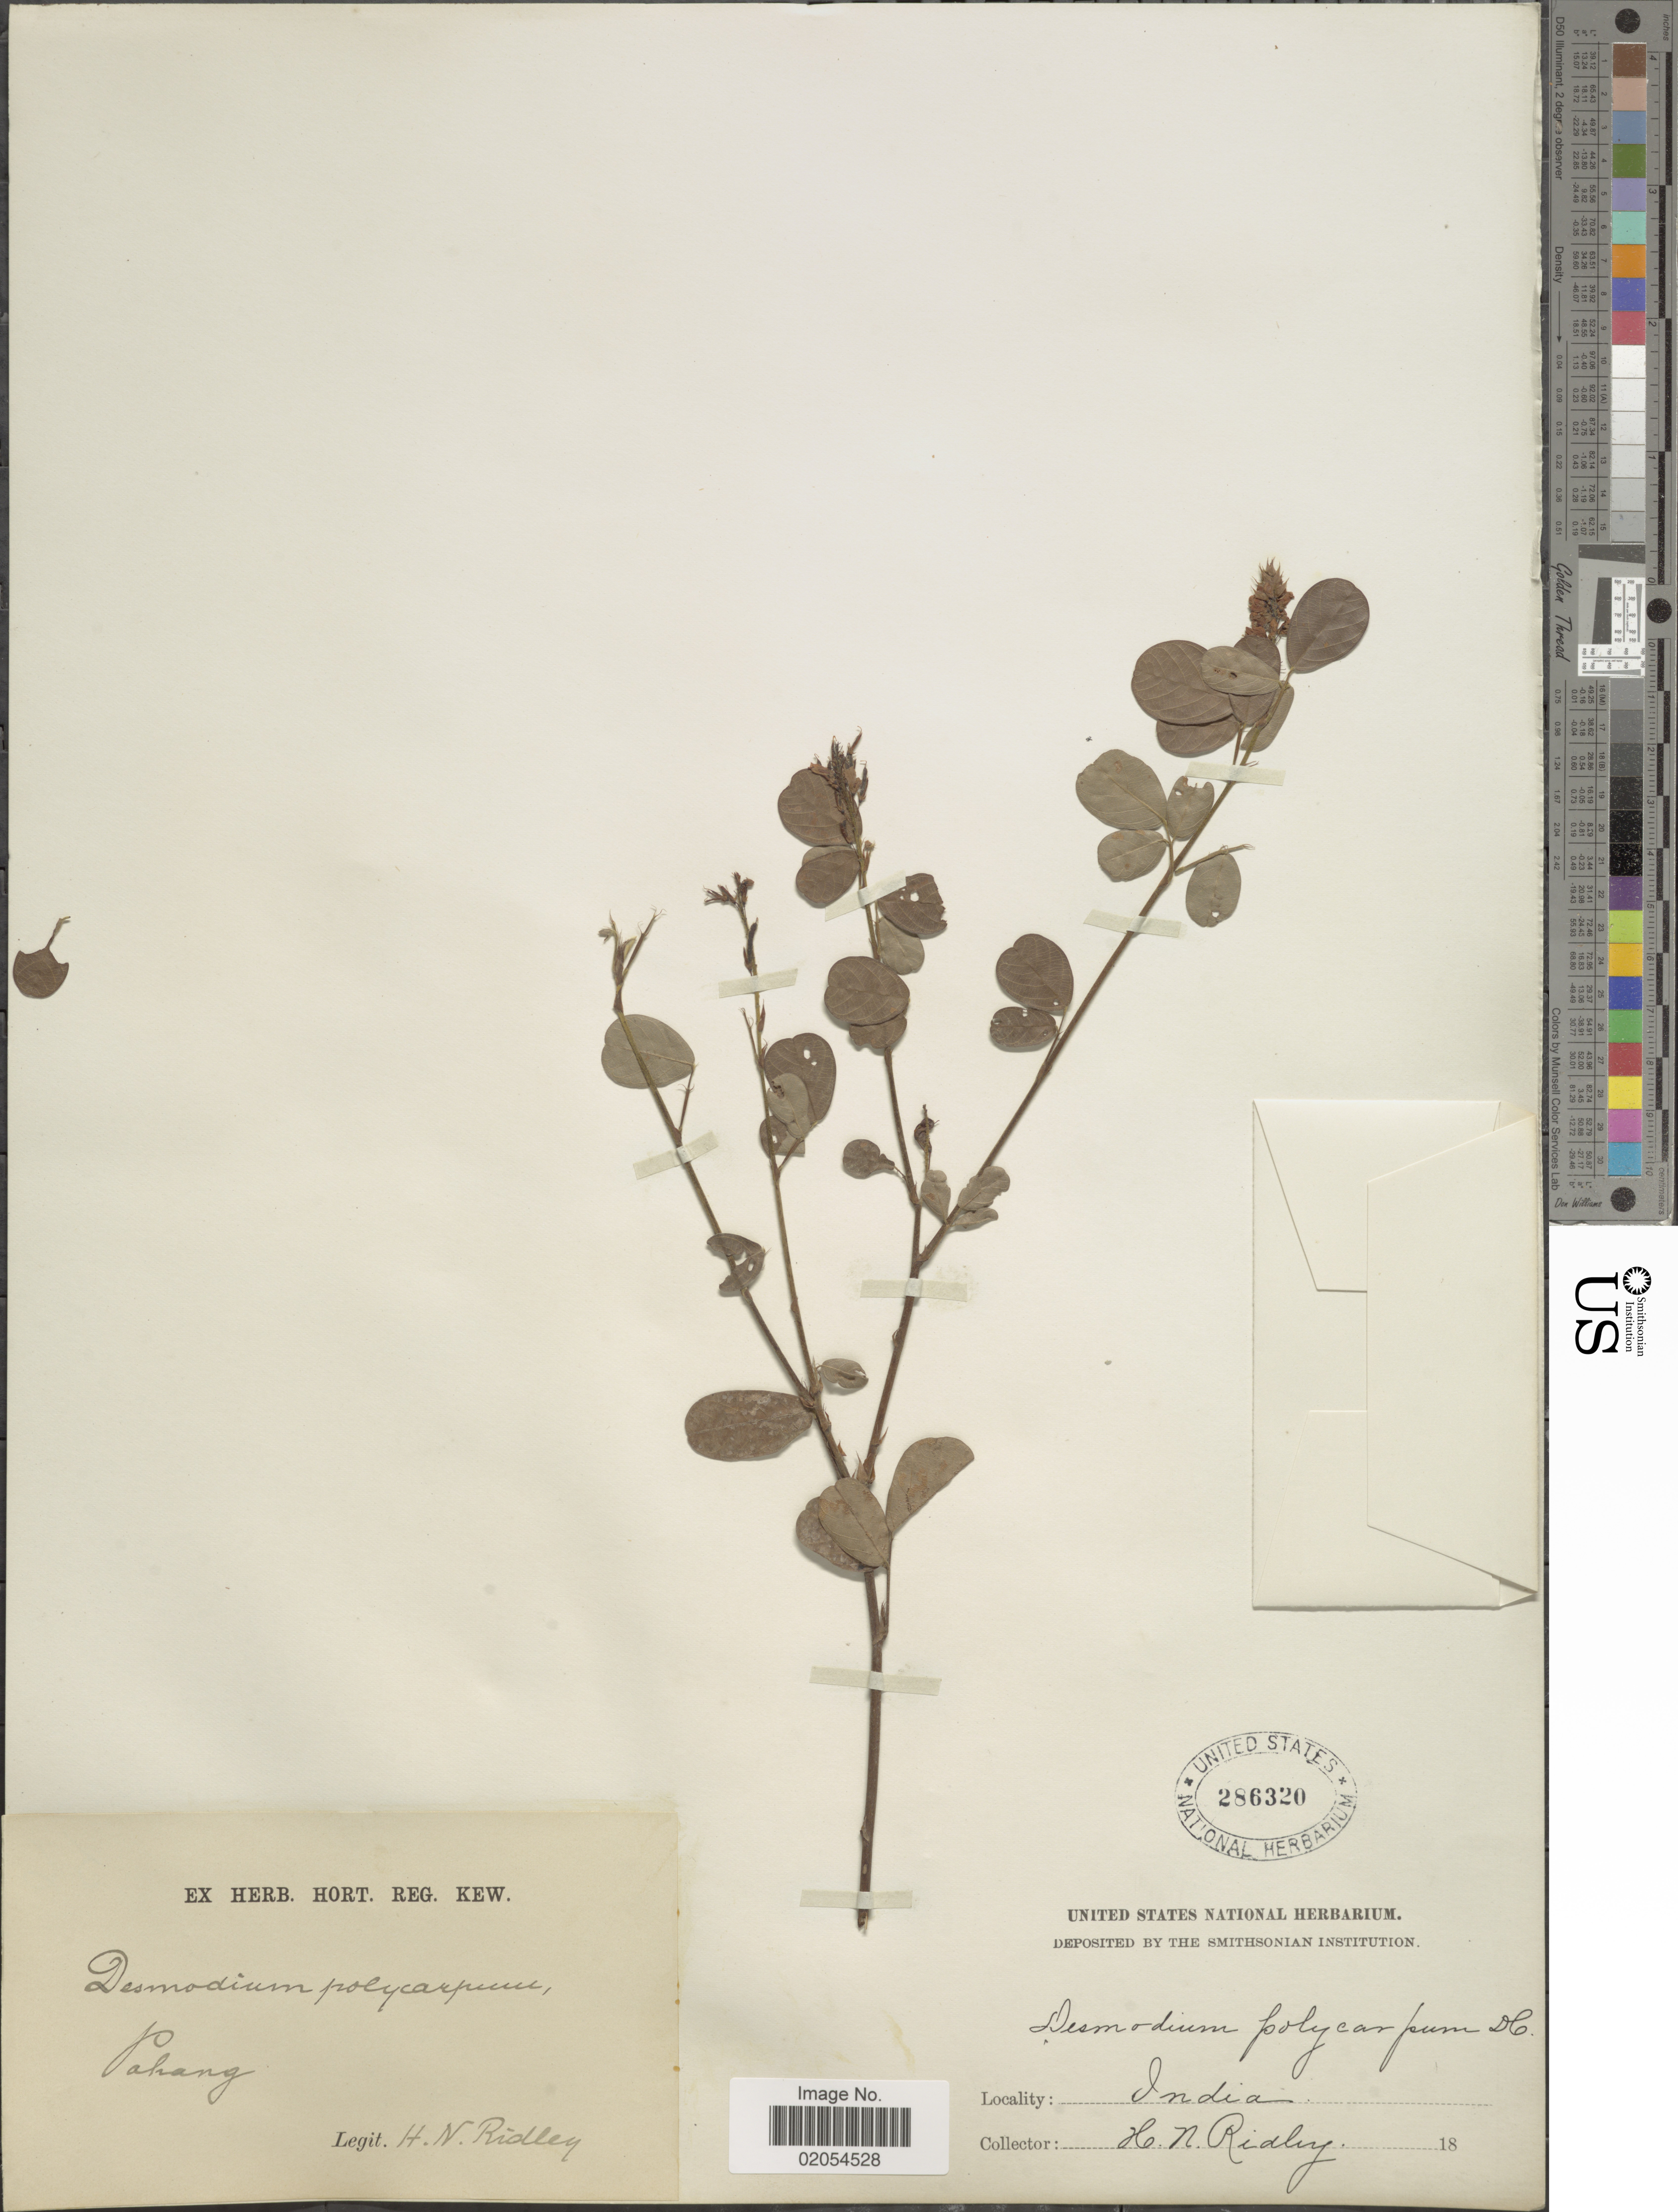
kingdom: Plantae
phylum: Tracheophyta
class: Magnoliopsida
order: Fabales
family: Fabaceae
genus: Grona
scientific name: Grona heterocarpos var. strigosa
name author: (Meeuwen) H. Ohashi & K. Ohashi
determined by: Strong, Mark T., (BOT), Smithsonian Institution - National Museum of Natural History (UNITED STATES)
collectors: H. N. Ridley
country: Malaysia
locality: Pahang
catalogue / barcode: US 286320